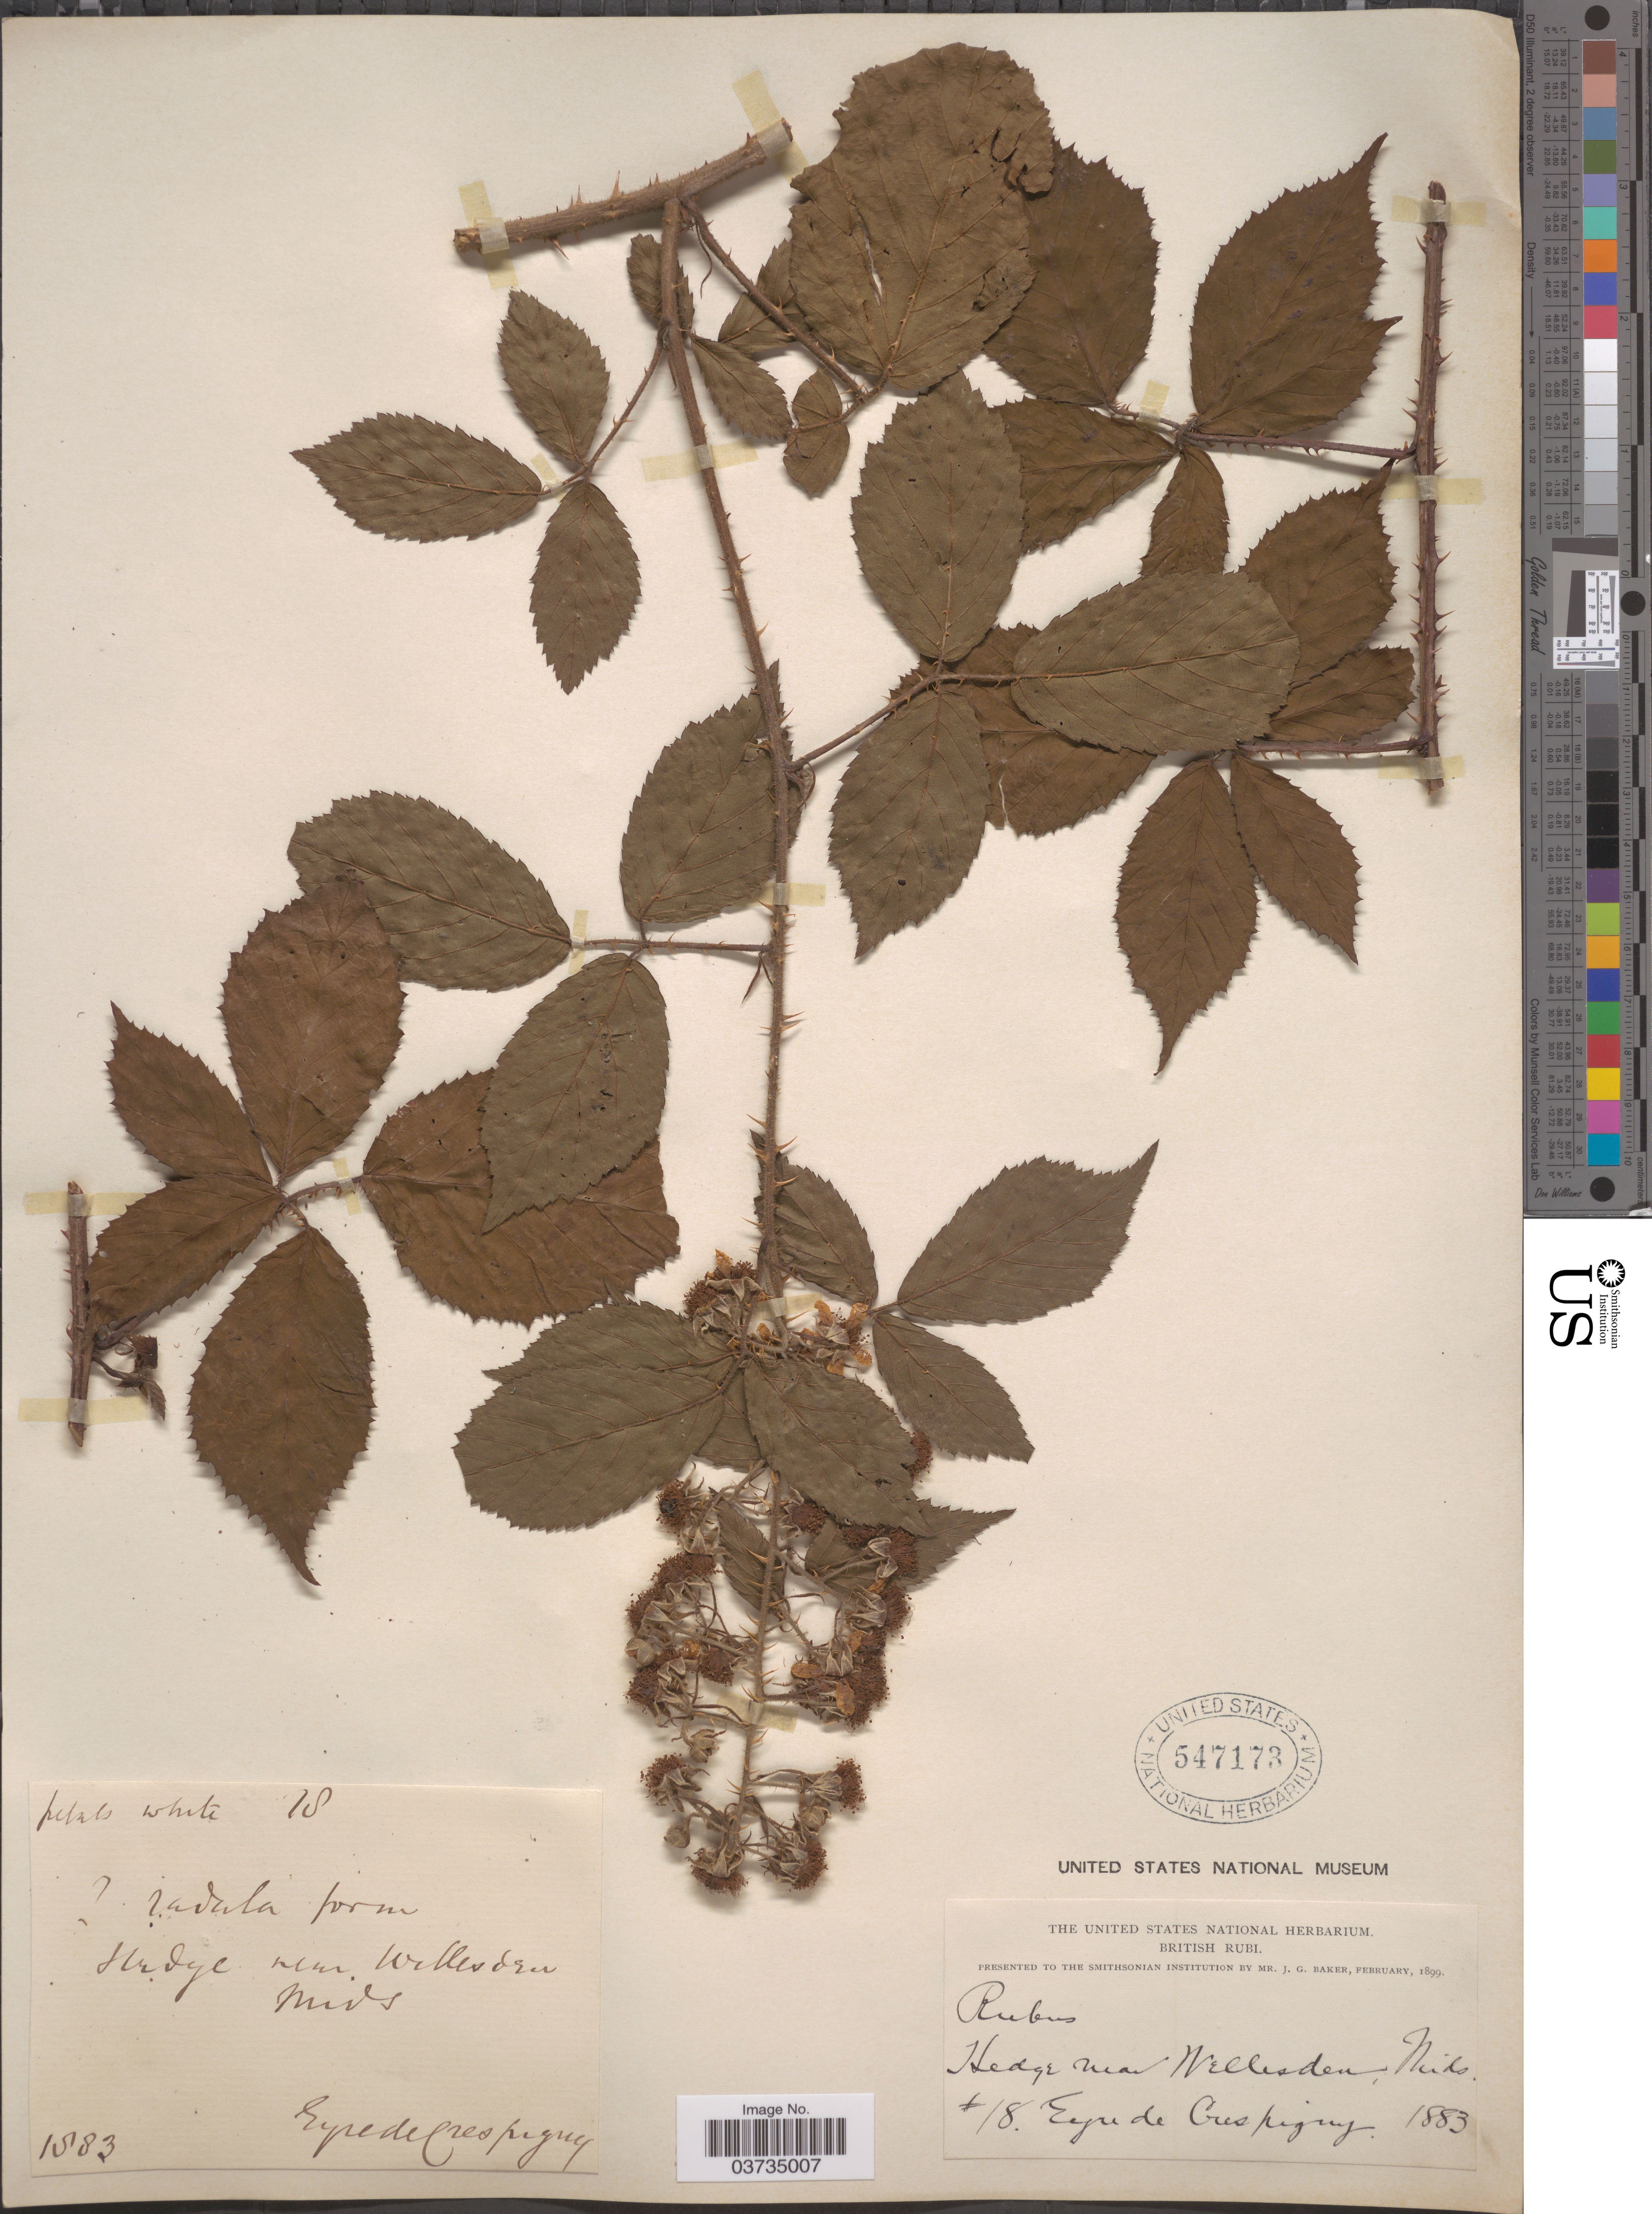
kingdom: Plantae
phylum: Tracheophyta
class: Magnoliopsida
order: Rosales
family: Rosaceae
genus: Rubus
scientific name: Rubus radula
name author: Weihe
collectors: E. de Crespigny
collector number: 18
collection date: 1883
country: United Kingdom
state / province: England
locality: Hedge near Willesden, Mids.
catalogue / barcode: US 547173